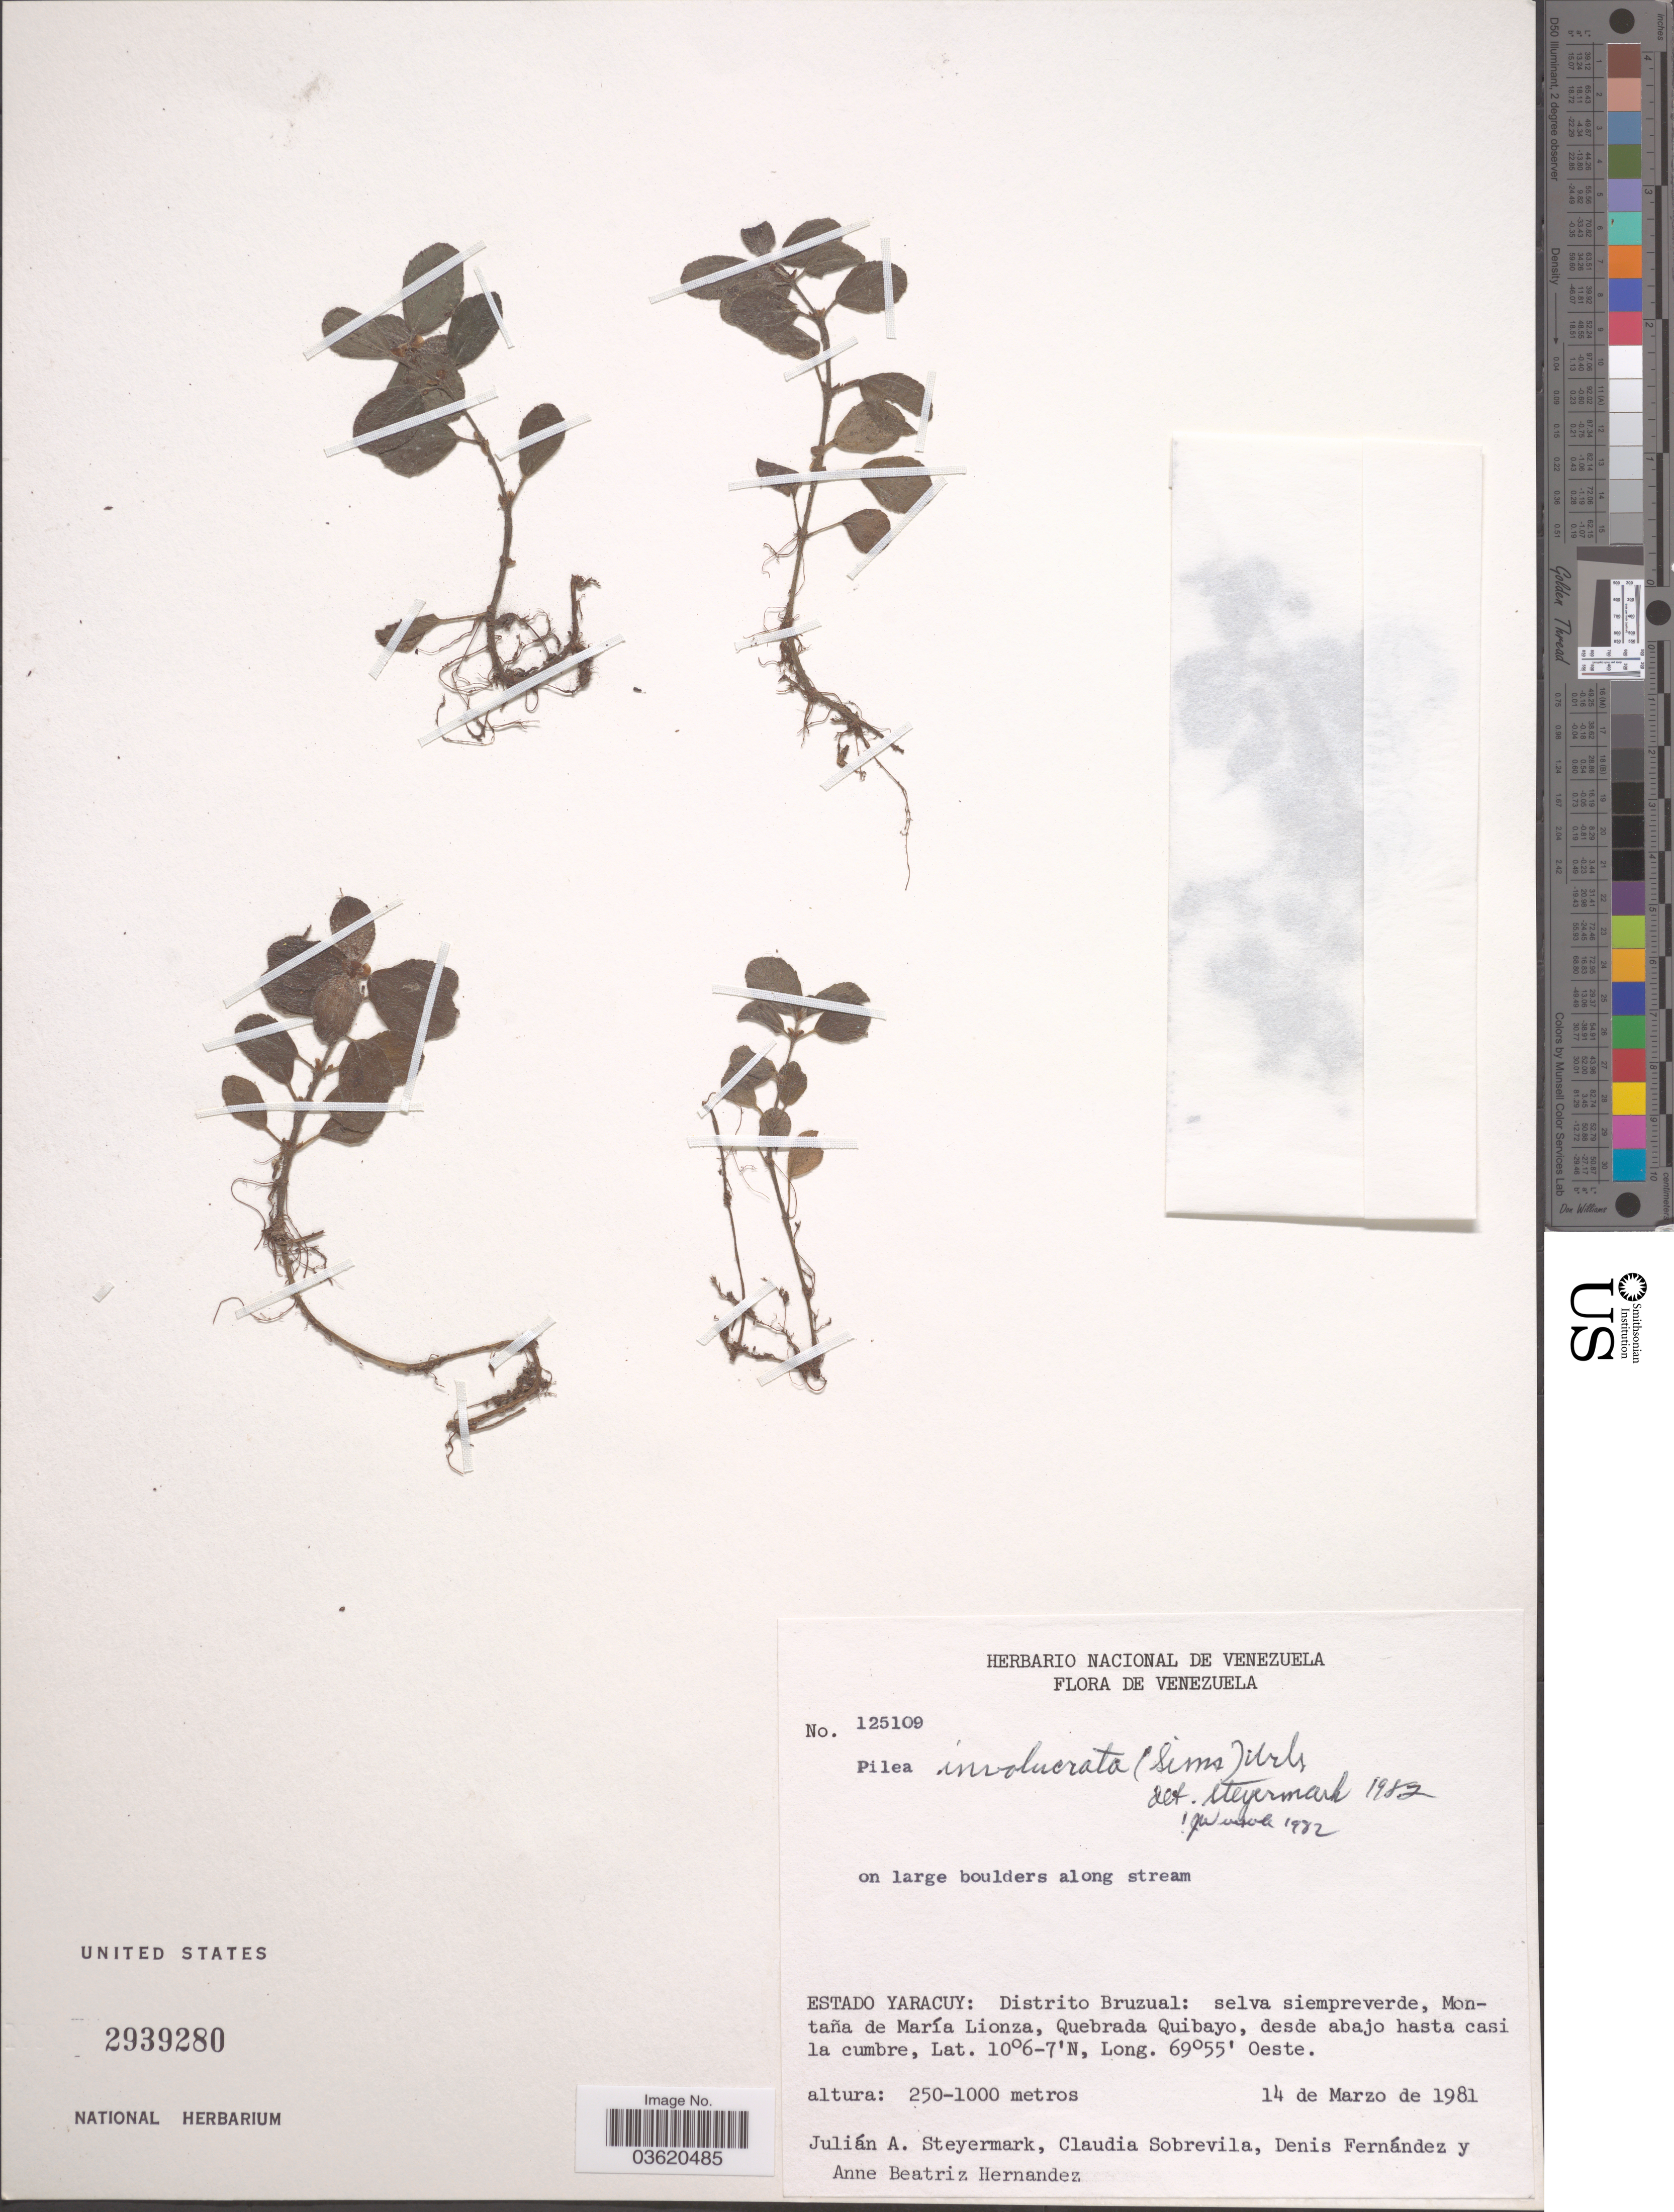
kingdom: Plantae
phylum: Tracheophyta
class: Magnoliopsida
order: Rosales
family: Urticaceae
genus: Pilea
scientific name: Pilea involucrata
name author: Urb.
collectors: J. Steyermark, C. Sobrevila, D. Fernandez & A. B. Hernandez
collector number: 125109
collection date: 1981-03-14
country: Venezuela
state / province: Yaracuy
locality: Distrito Bruzual: selva siempreverde, Montaña de María Lionza, Quebrada Quibayo, desde abajo, hasta casi la cumbre.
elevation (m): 250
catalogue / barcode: US 2939280